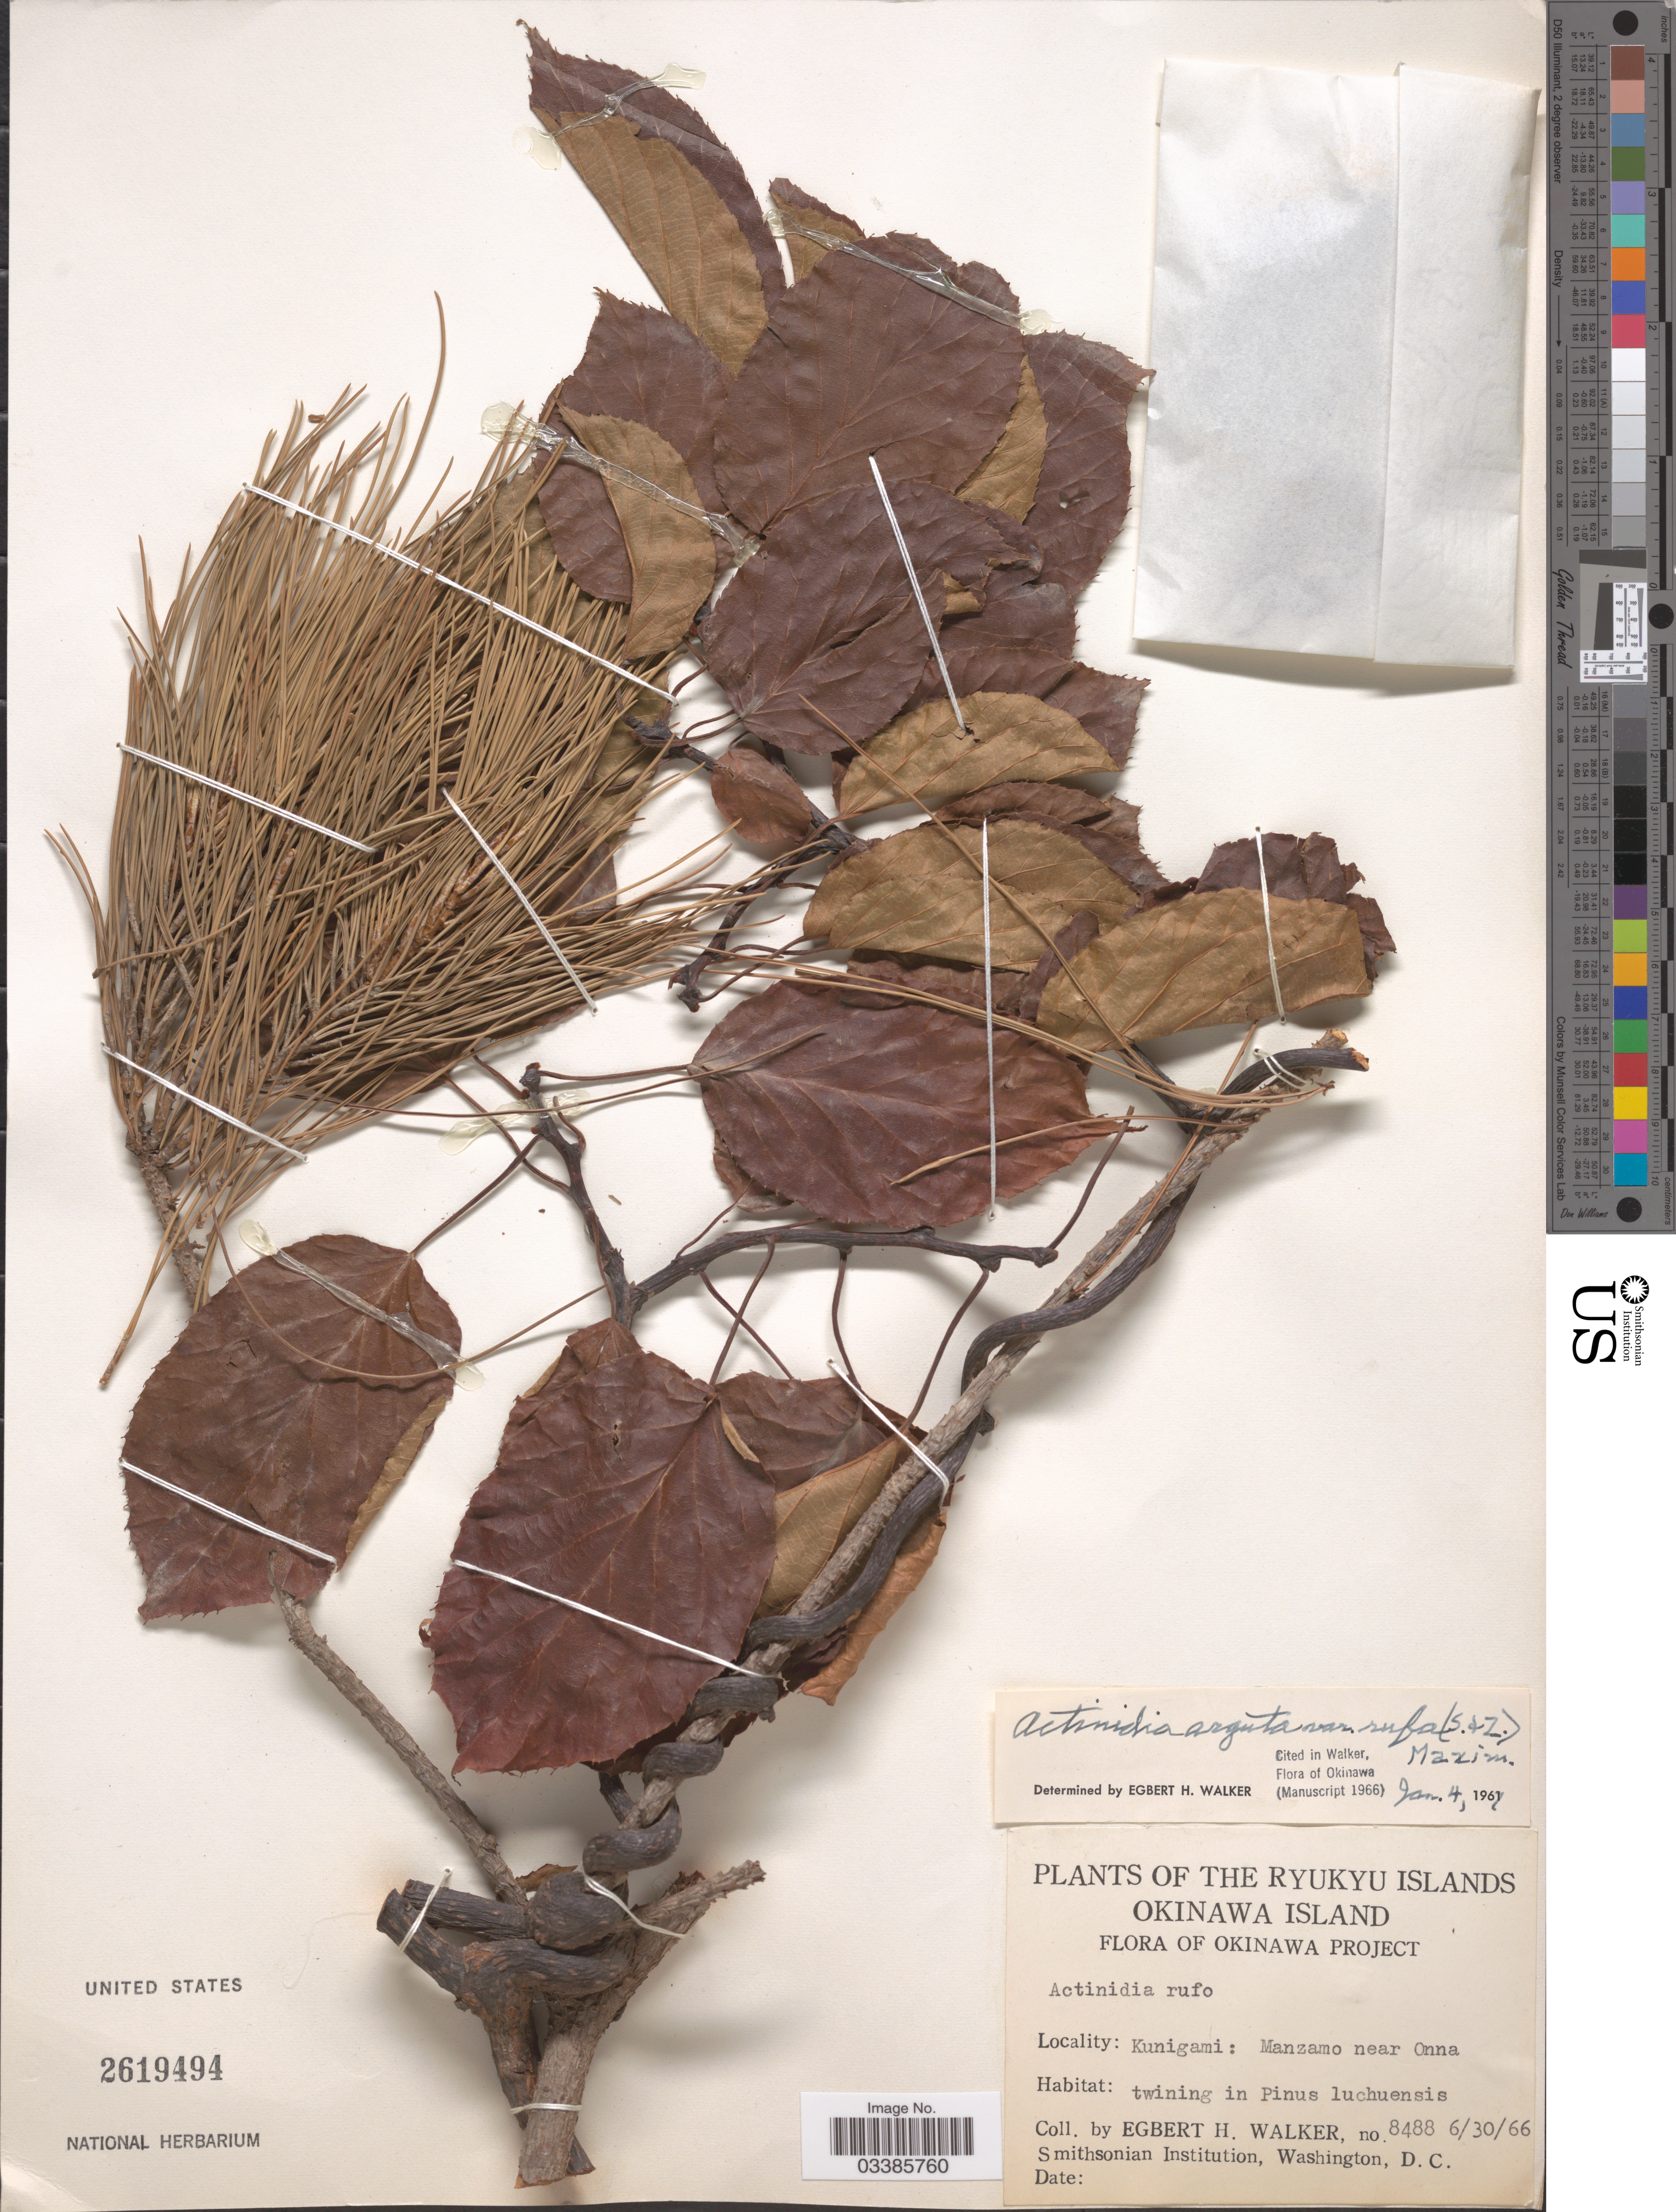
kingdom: Plantae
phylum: Tracheophyta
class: Magnoliopsida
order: Ericales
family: Actinidiaceae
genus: Actinidia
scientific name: Actinidia arguta var. rufa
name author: (Siebold & Zucc.) Maxim.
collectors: E. H. Walker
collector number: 8488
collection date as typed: Transcribed d/m/y: 30/6/66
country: Japan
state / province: Okinawa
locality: The Ryukyu Islands. Okinawa Island. Kunigami: Manzamo near Onna.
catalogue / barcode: US 2619494